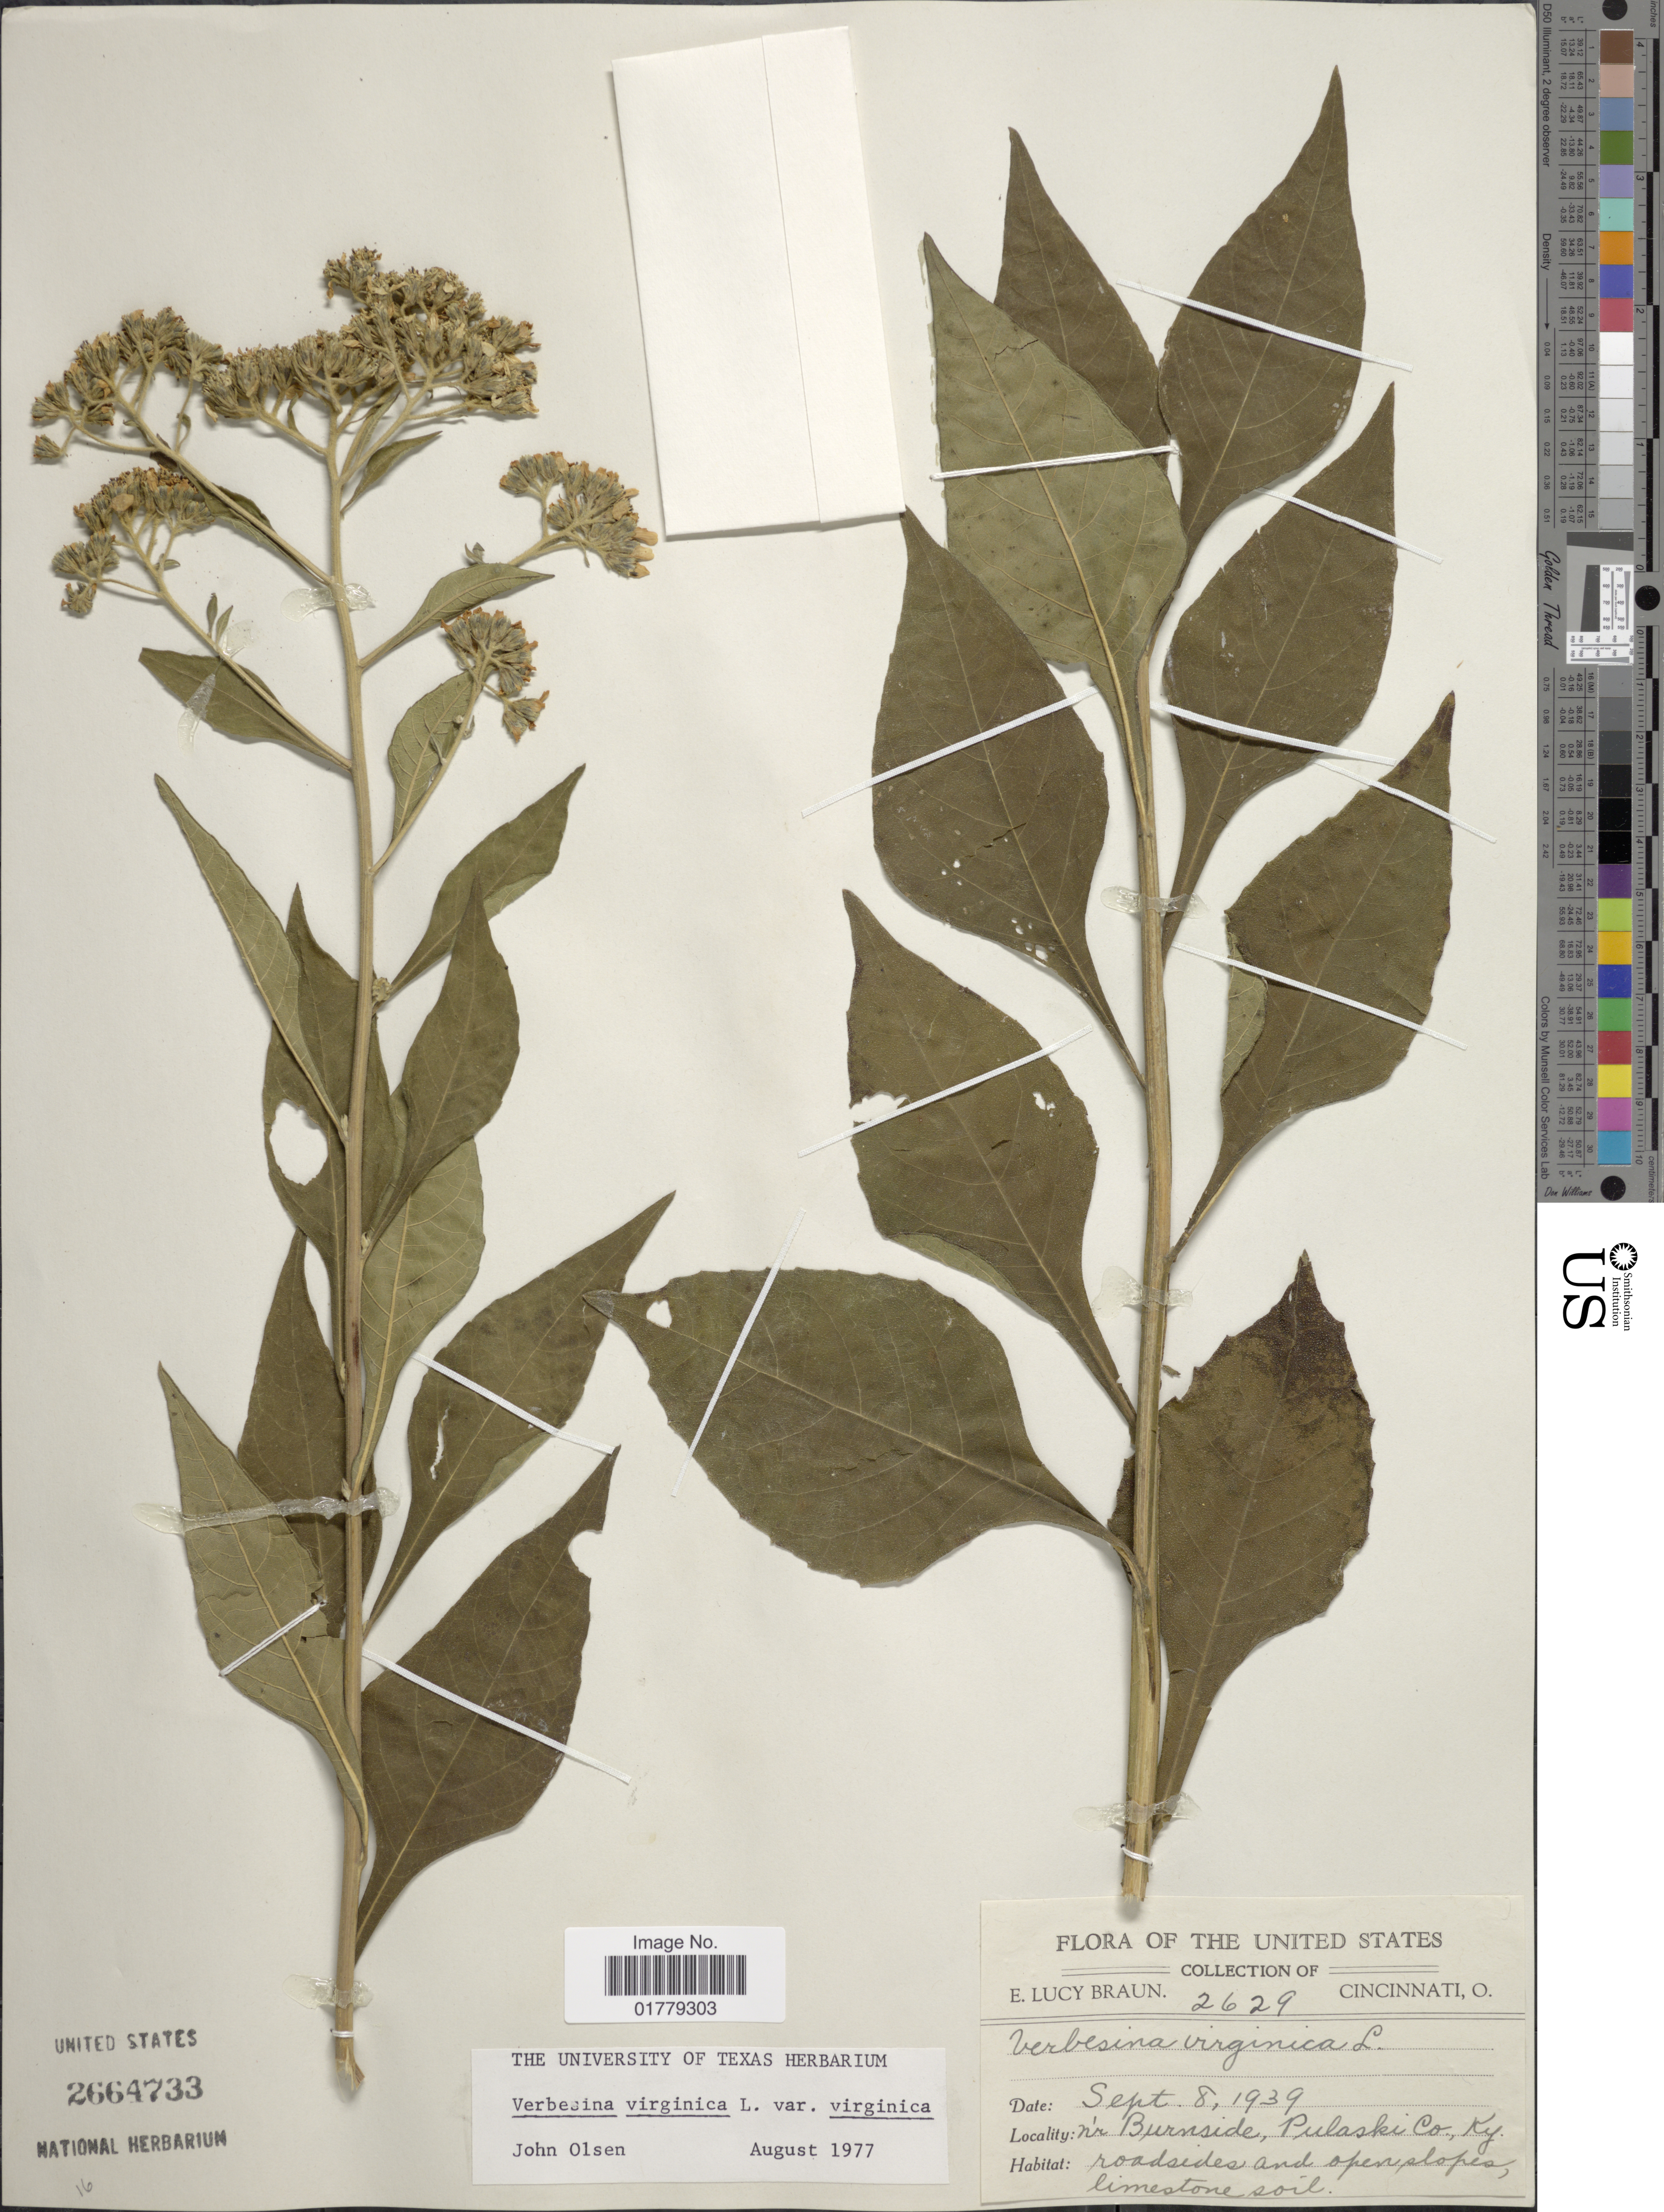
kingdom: Plantae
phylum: Tracheophyta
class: Magnoliopsida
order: Asterales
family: Asteraceae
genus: Verbesina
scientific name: Verbesina virginica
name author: L.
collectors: E. L. Braun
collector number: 2629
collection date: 1939-09-08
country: United States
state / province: Kentucky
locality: Nr Burnside, Pulaski Co., Ky.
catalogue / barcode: US 2664733